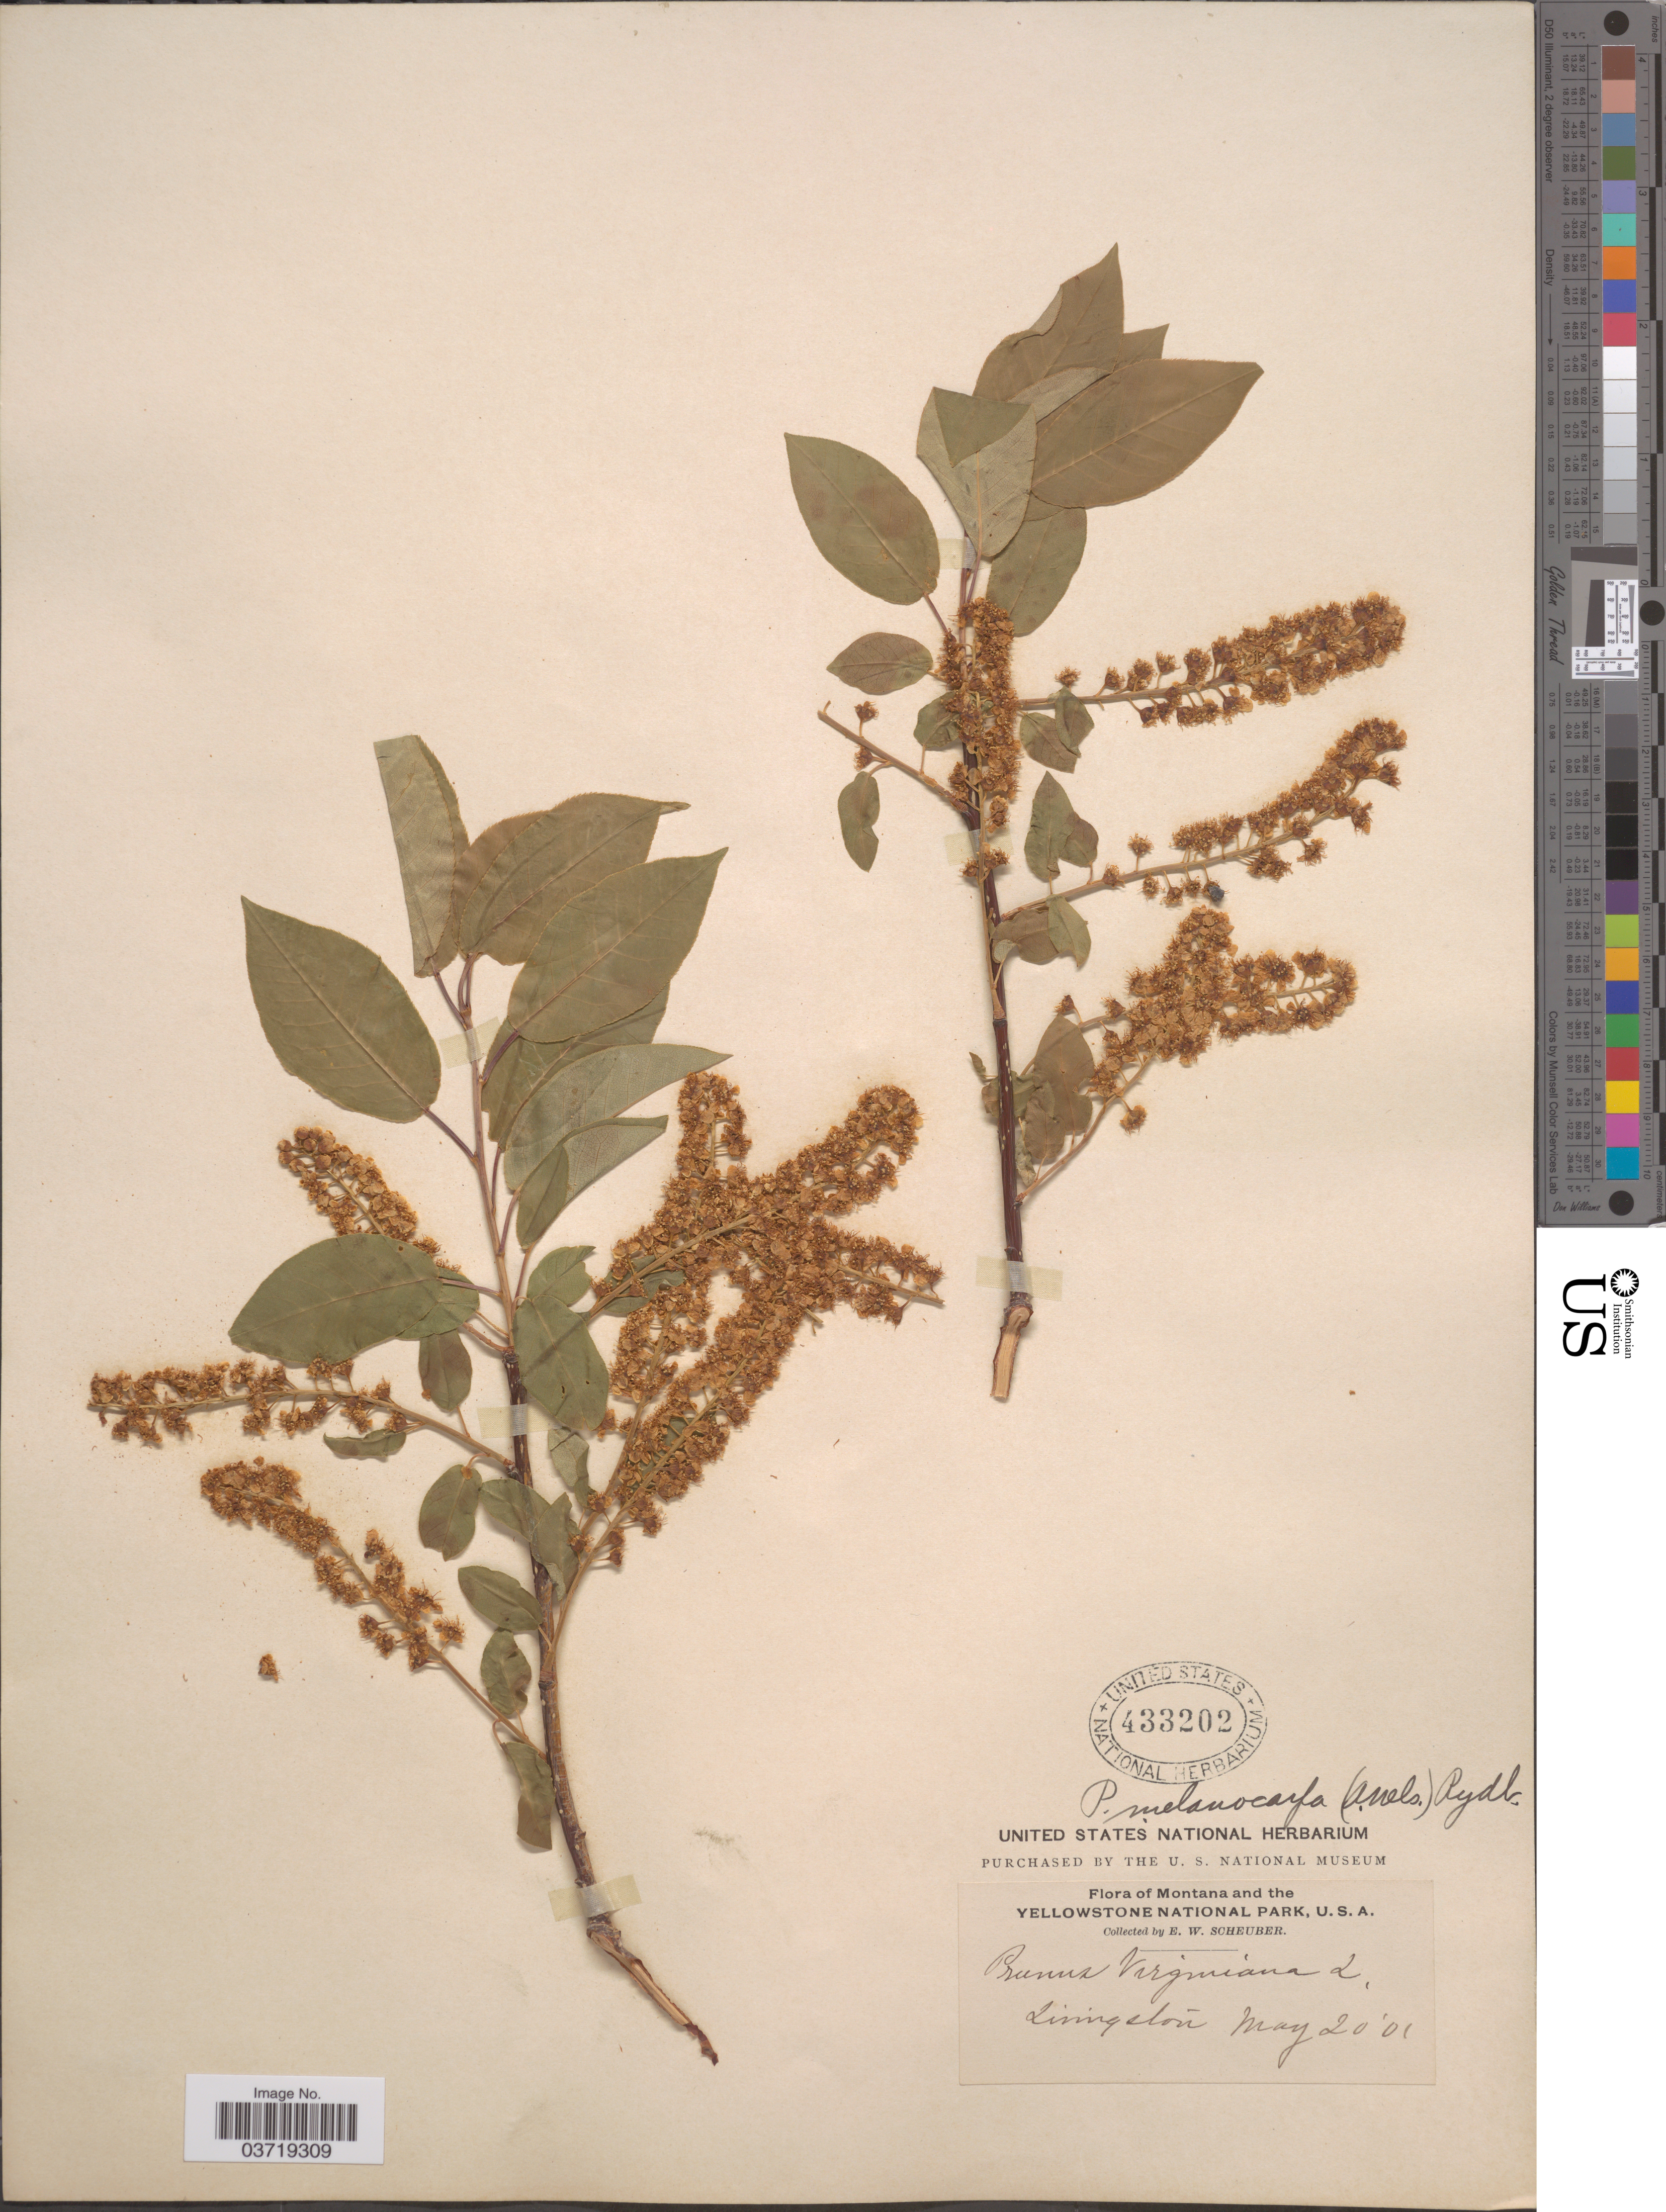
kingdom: Plantae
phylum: Tracheophyta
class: Magnoliopsida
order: Rosales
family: Rosaceae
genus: Prunus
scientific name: Prunus virginiana var. demissa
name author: (Nutt.) Torr.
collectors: E. Scheuber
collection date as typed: Transcribed d/m/y: 20/5/1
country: United States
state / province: Montana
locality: The Yellowstone National Park. Livingston.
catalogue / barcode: US 433202